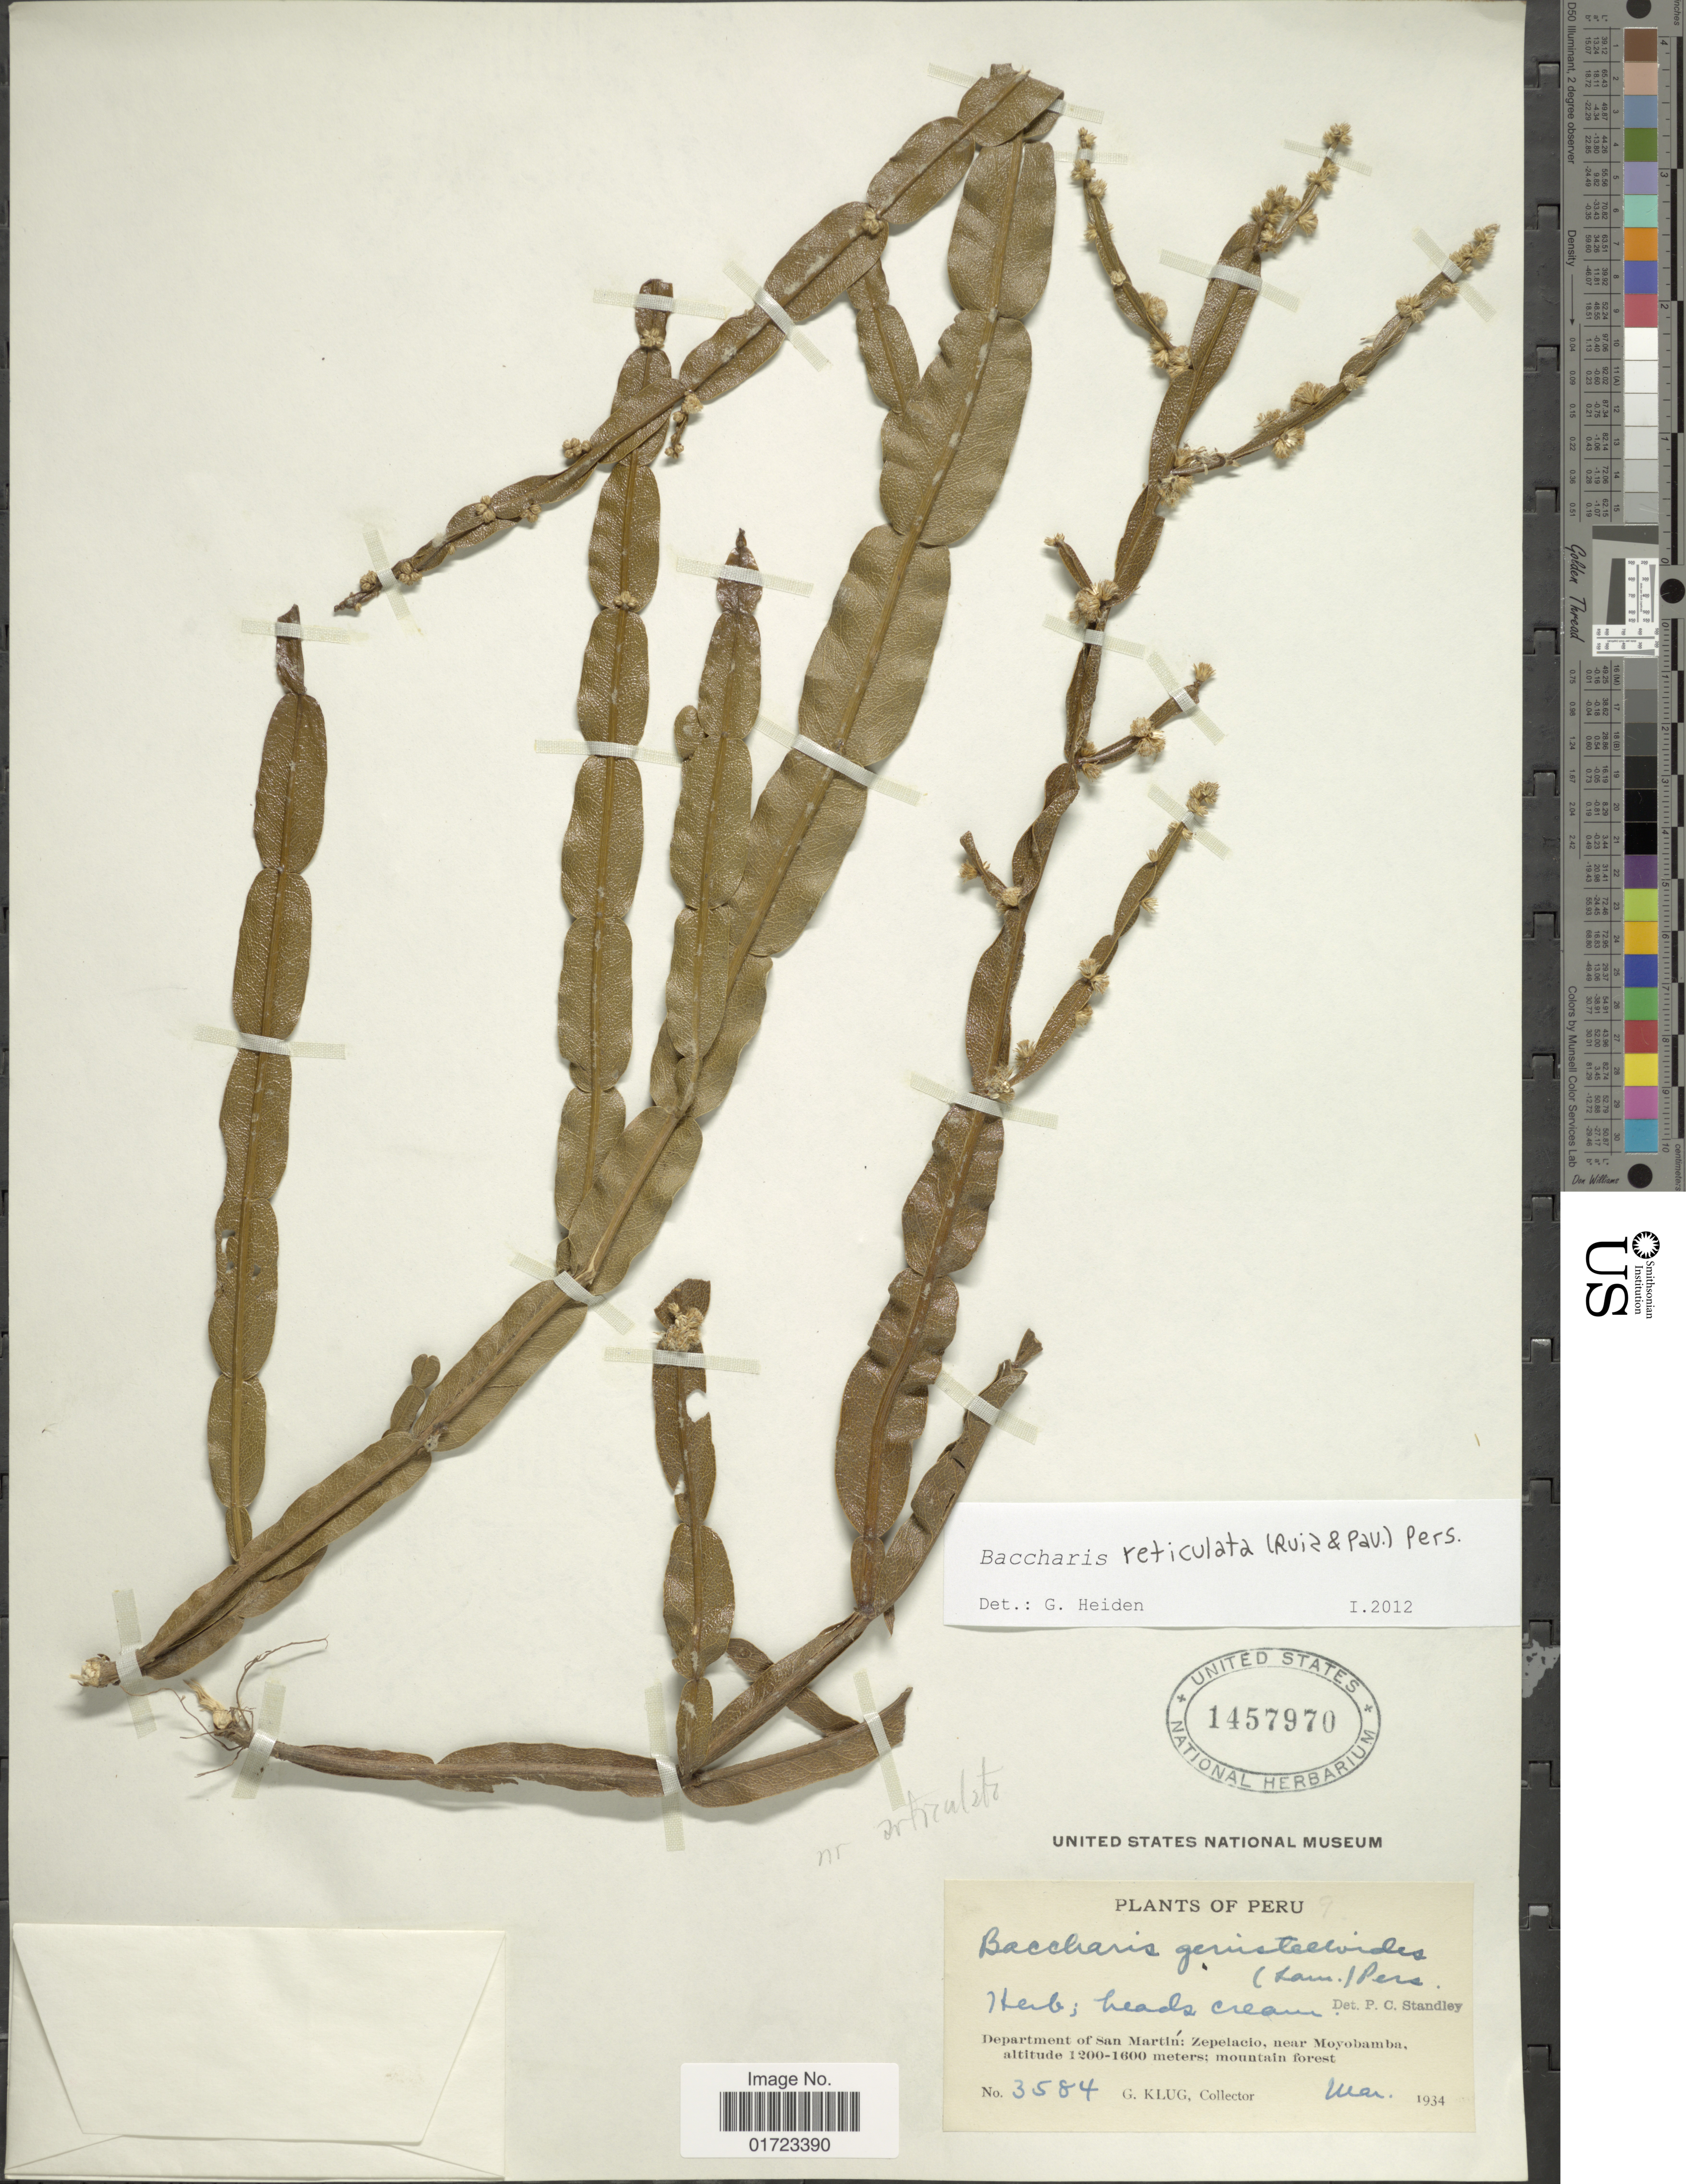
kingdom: Plantae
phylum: Tracheophyta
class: Magnoliopsida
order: Asterales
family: Asteraceae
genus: Baccharis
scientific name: Baccharis reticulata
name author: (Ruiz & Pav.) Pers.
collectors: G. Klug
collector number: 3584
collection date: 1934-03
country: Peru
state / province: San Martín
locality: Department of San Martin: Zepelacio, near Moyobamba.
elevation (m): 1200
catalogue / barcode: US 1457970